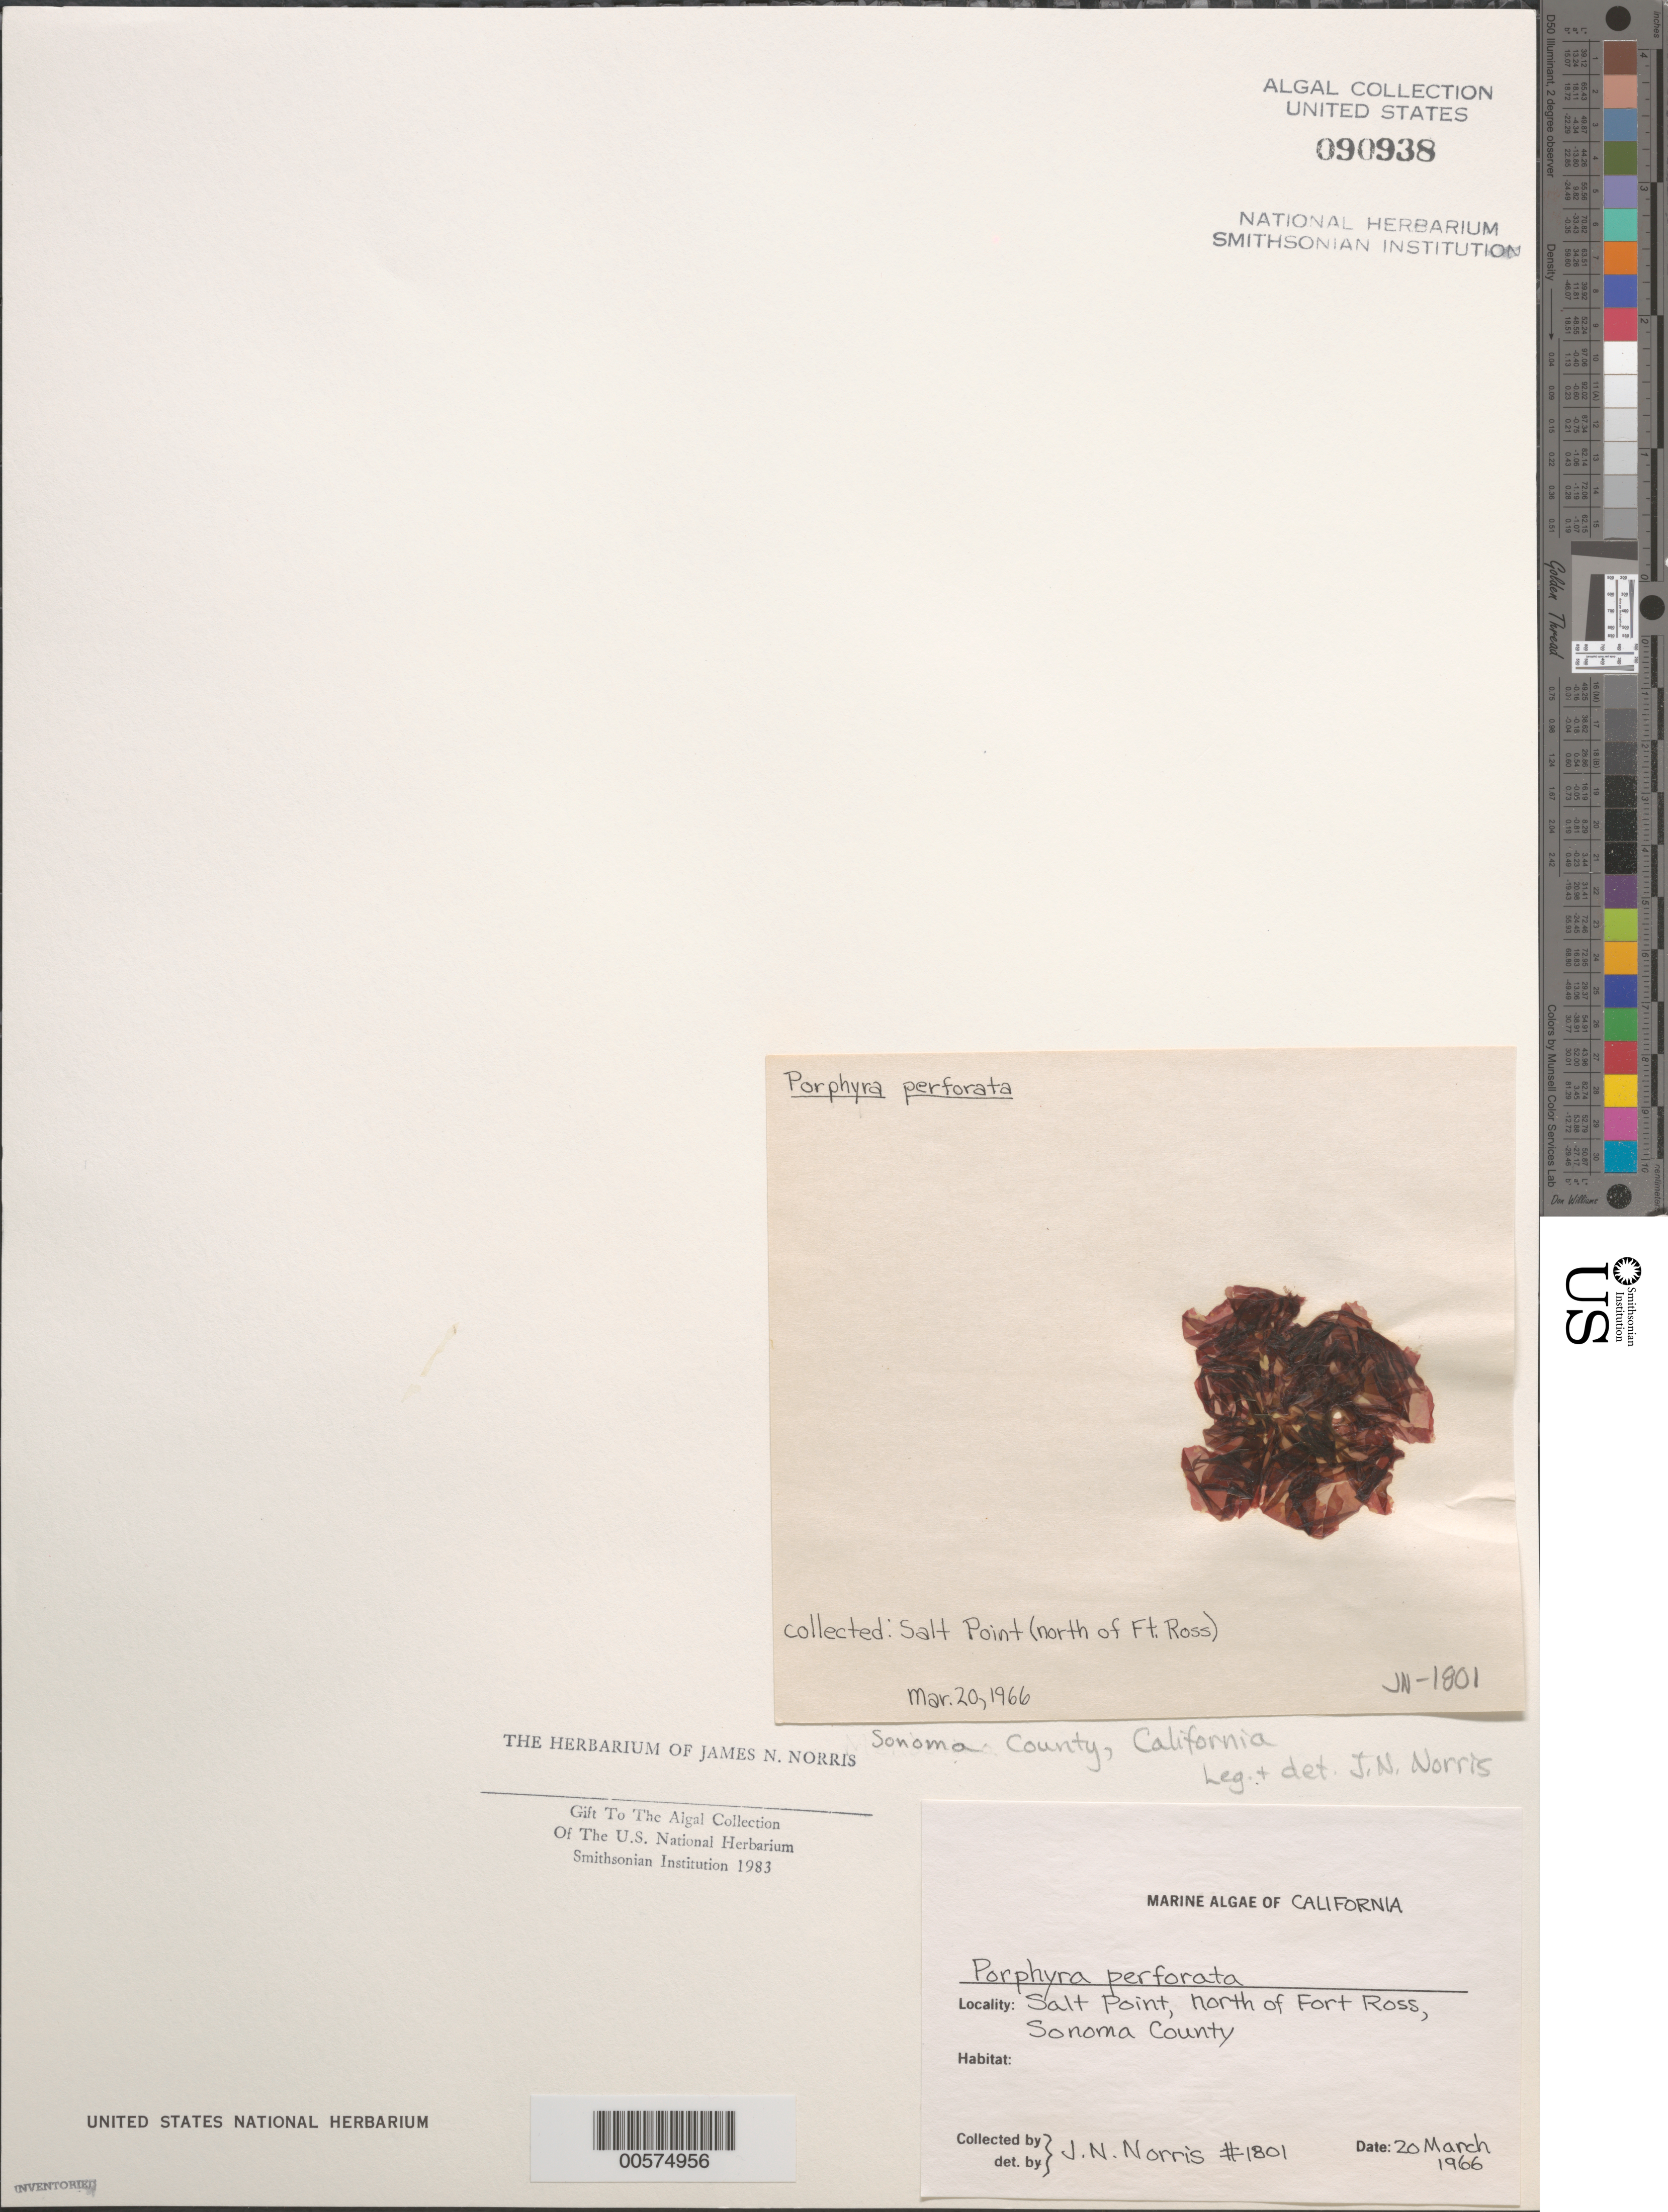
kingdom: Plantae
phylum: Rhodophyta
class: Bangiophyceae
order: Bangiales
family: Bangiaceae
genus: Pyropia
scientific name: Pyropia perforata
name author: (J. Agardh) S.C. Lindstrom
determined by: Algae name updating Project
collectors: J. N. Norris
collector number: JN-1801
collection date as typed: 20 Mar 1966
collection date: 1966-03-20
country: United States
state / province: California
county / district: Sonoma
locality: Salt Point, north of Fort Ross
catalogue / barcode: US 90938